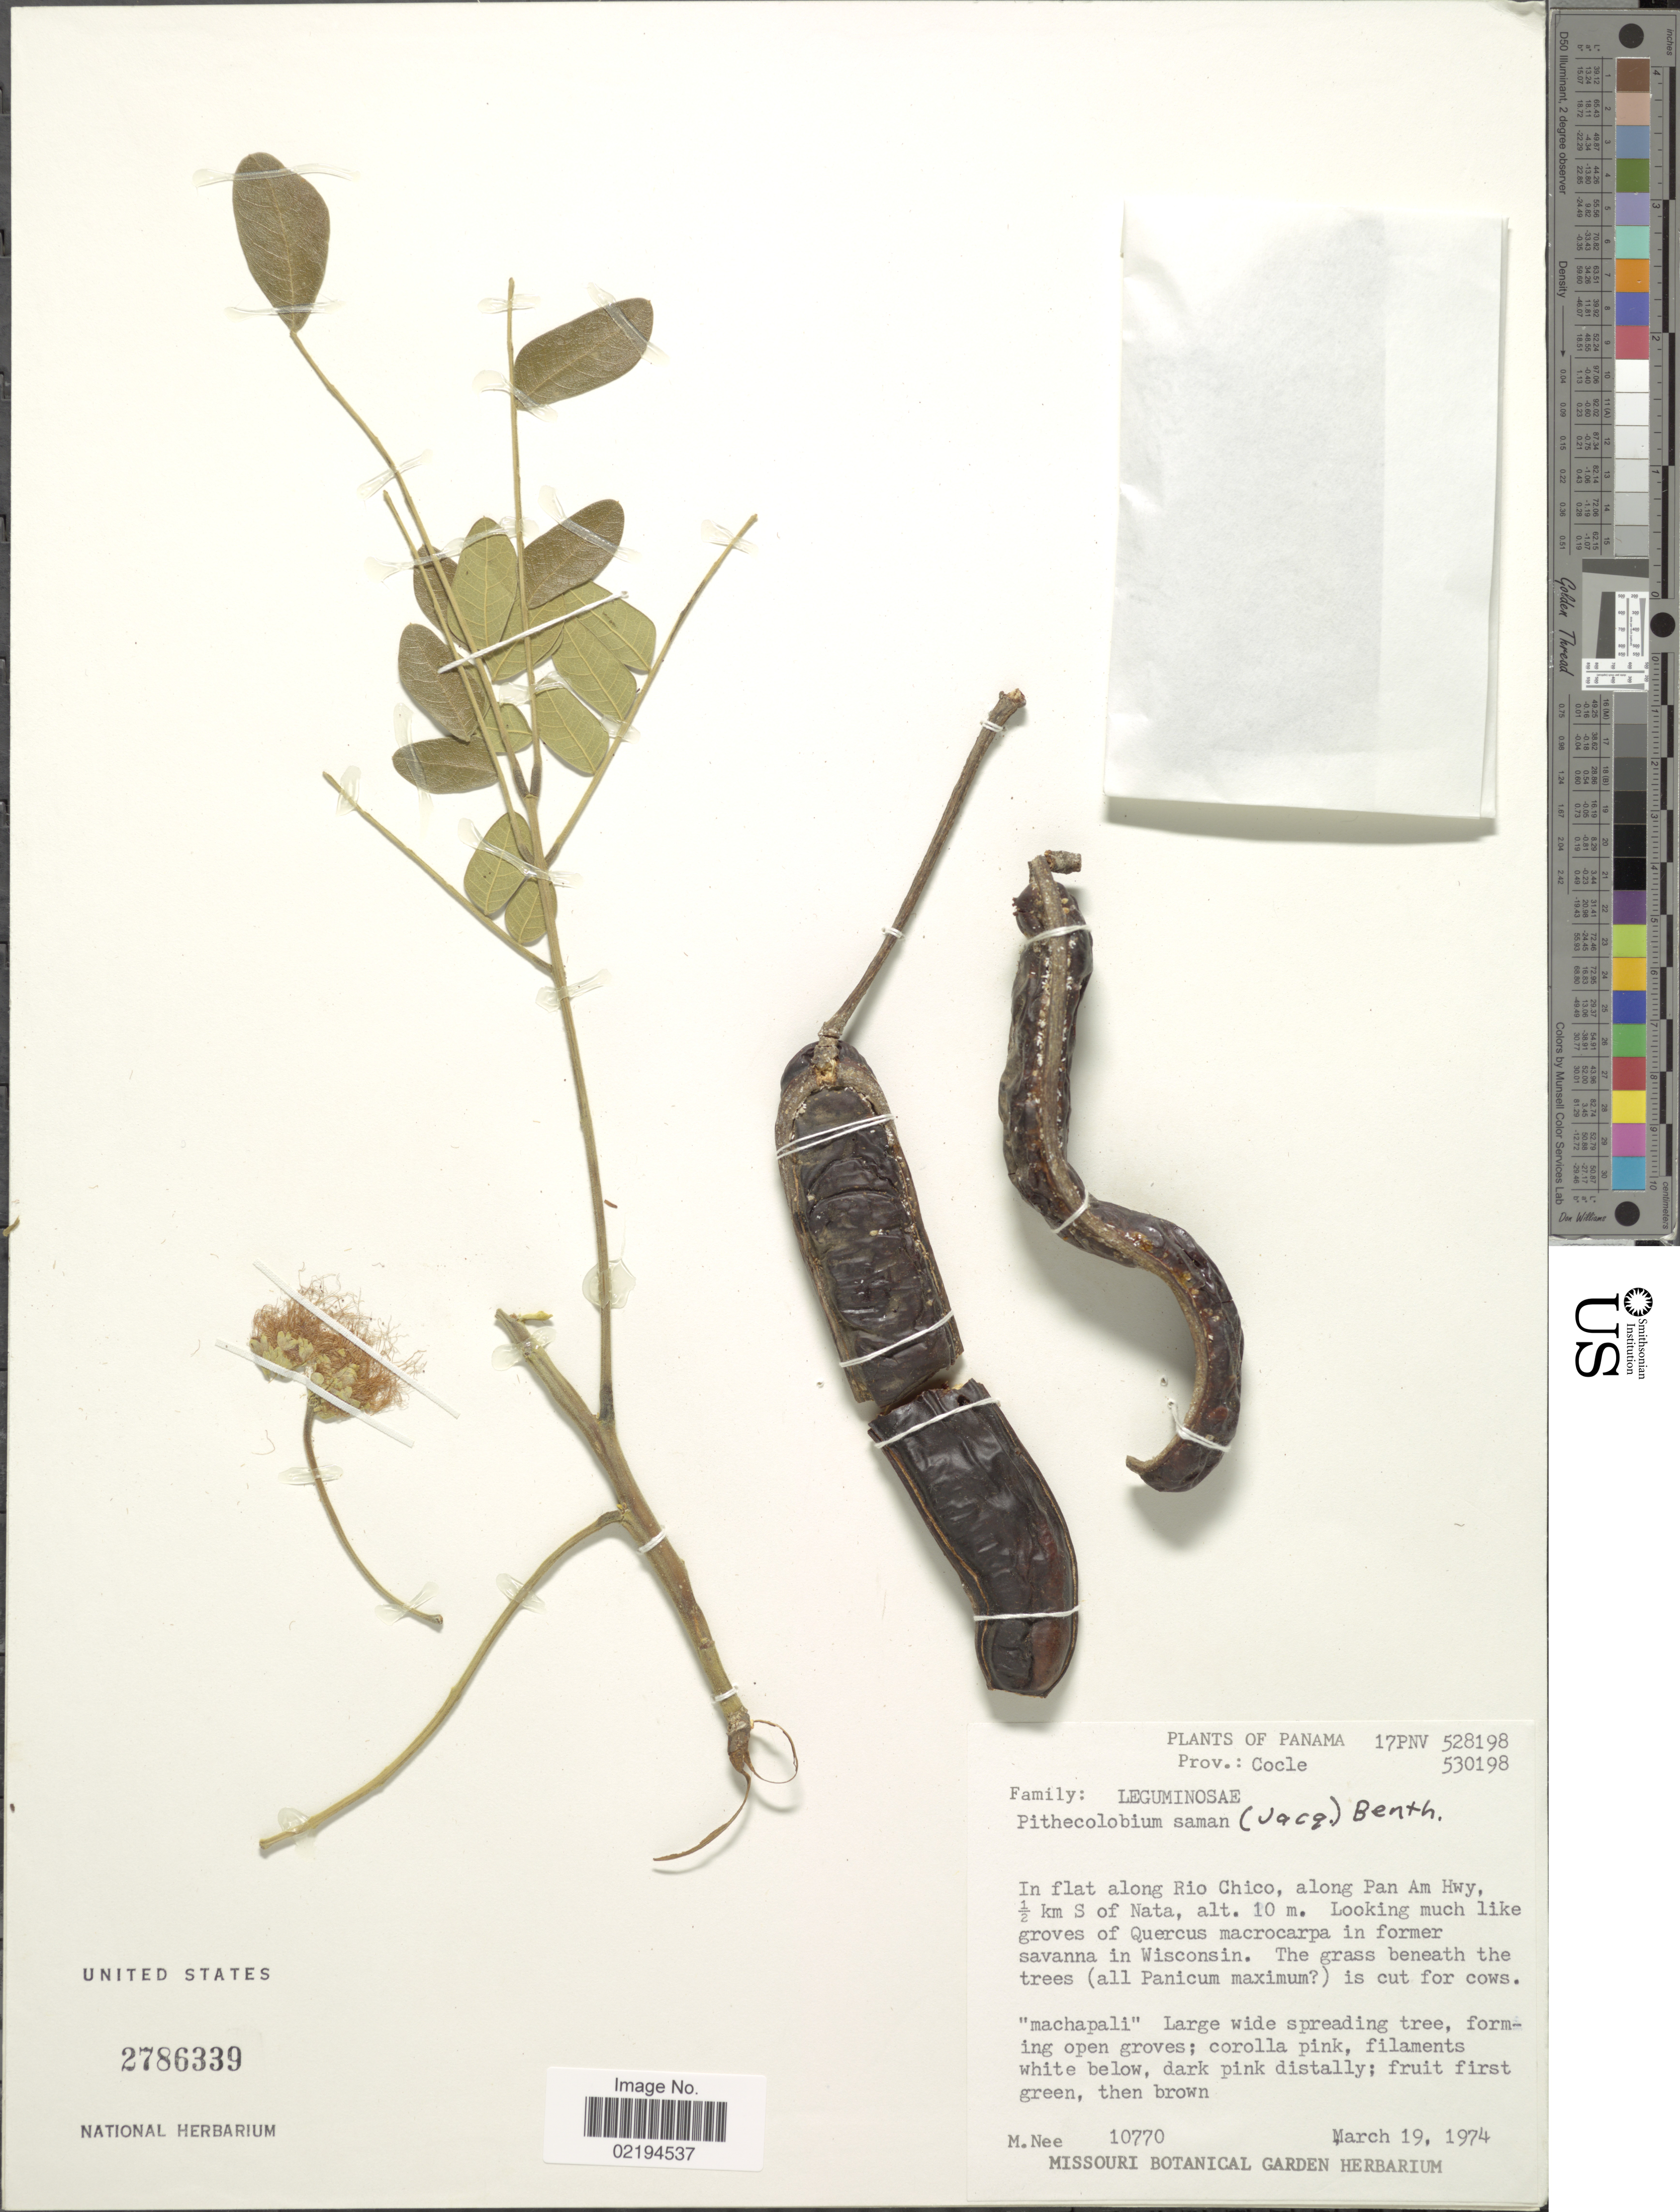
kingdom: Plantae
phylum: Tracheophyta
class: Magnoliopsida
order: Fabales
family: Fabaceae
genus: Samanea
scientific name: Samanea saman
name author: (Jacq.) Merr.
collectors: M. Nee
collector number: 10770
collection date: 1974-03-19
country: Panama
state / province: Coclé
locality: In flat along Rio Chico, along Pan Am Hwy, 1/2 km S of Nata.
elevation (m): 10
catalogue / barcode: US 2786339